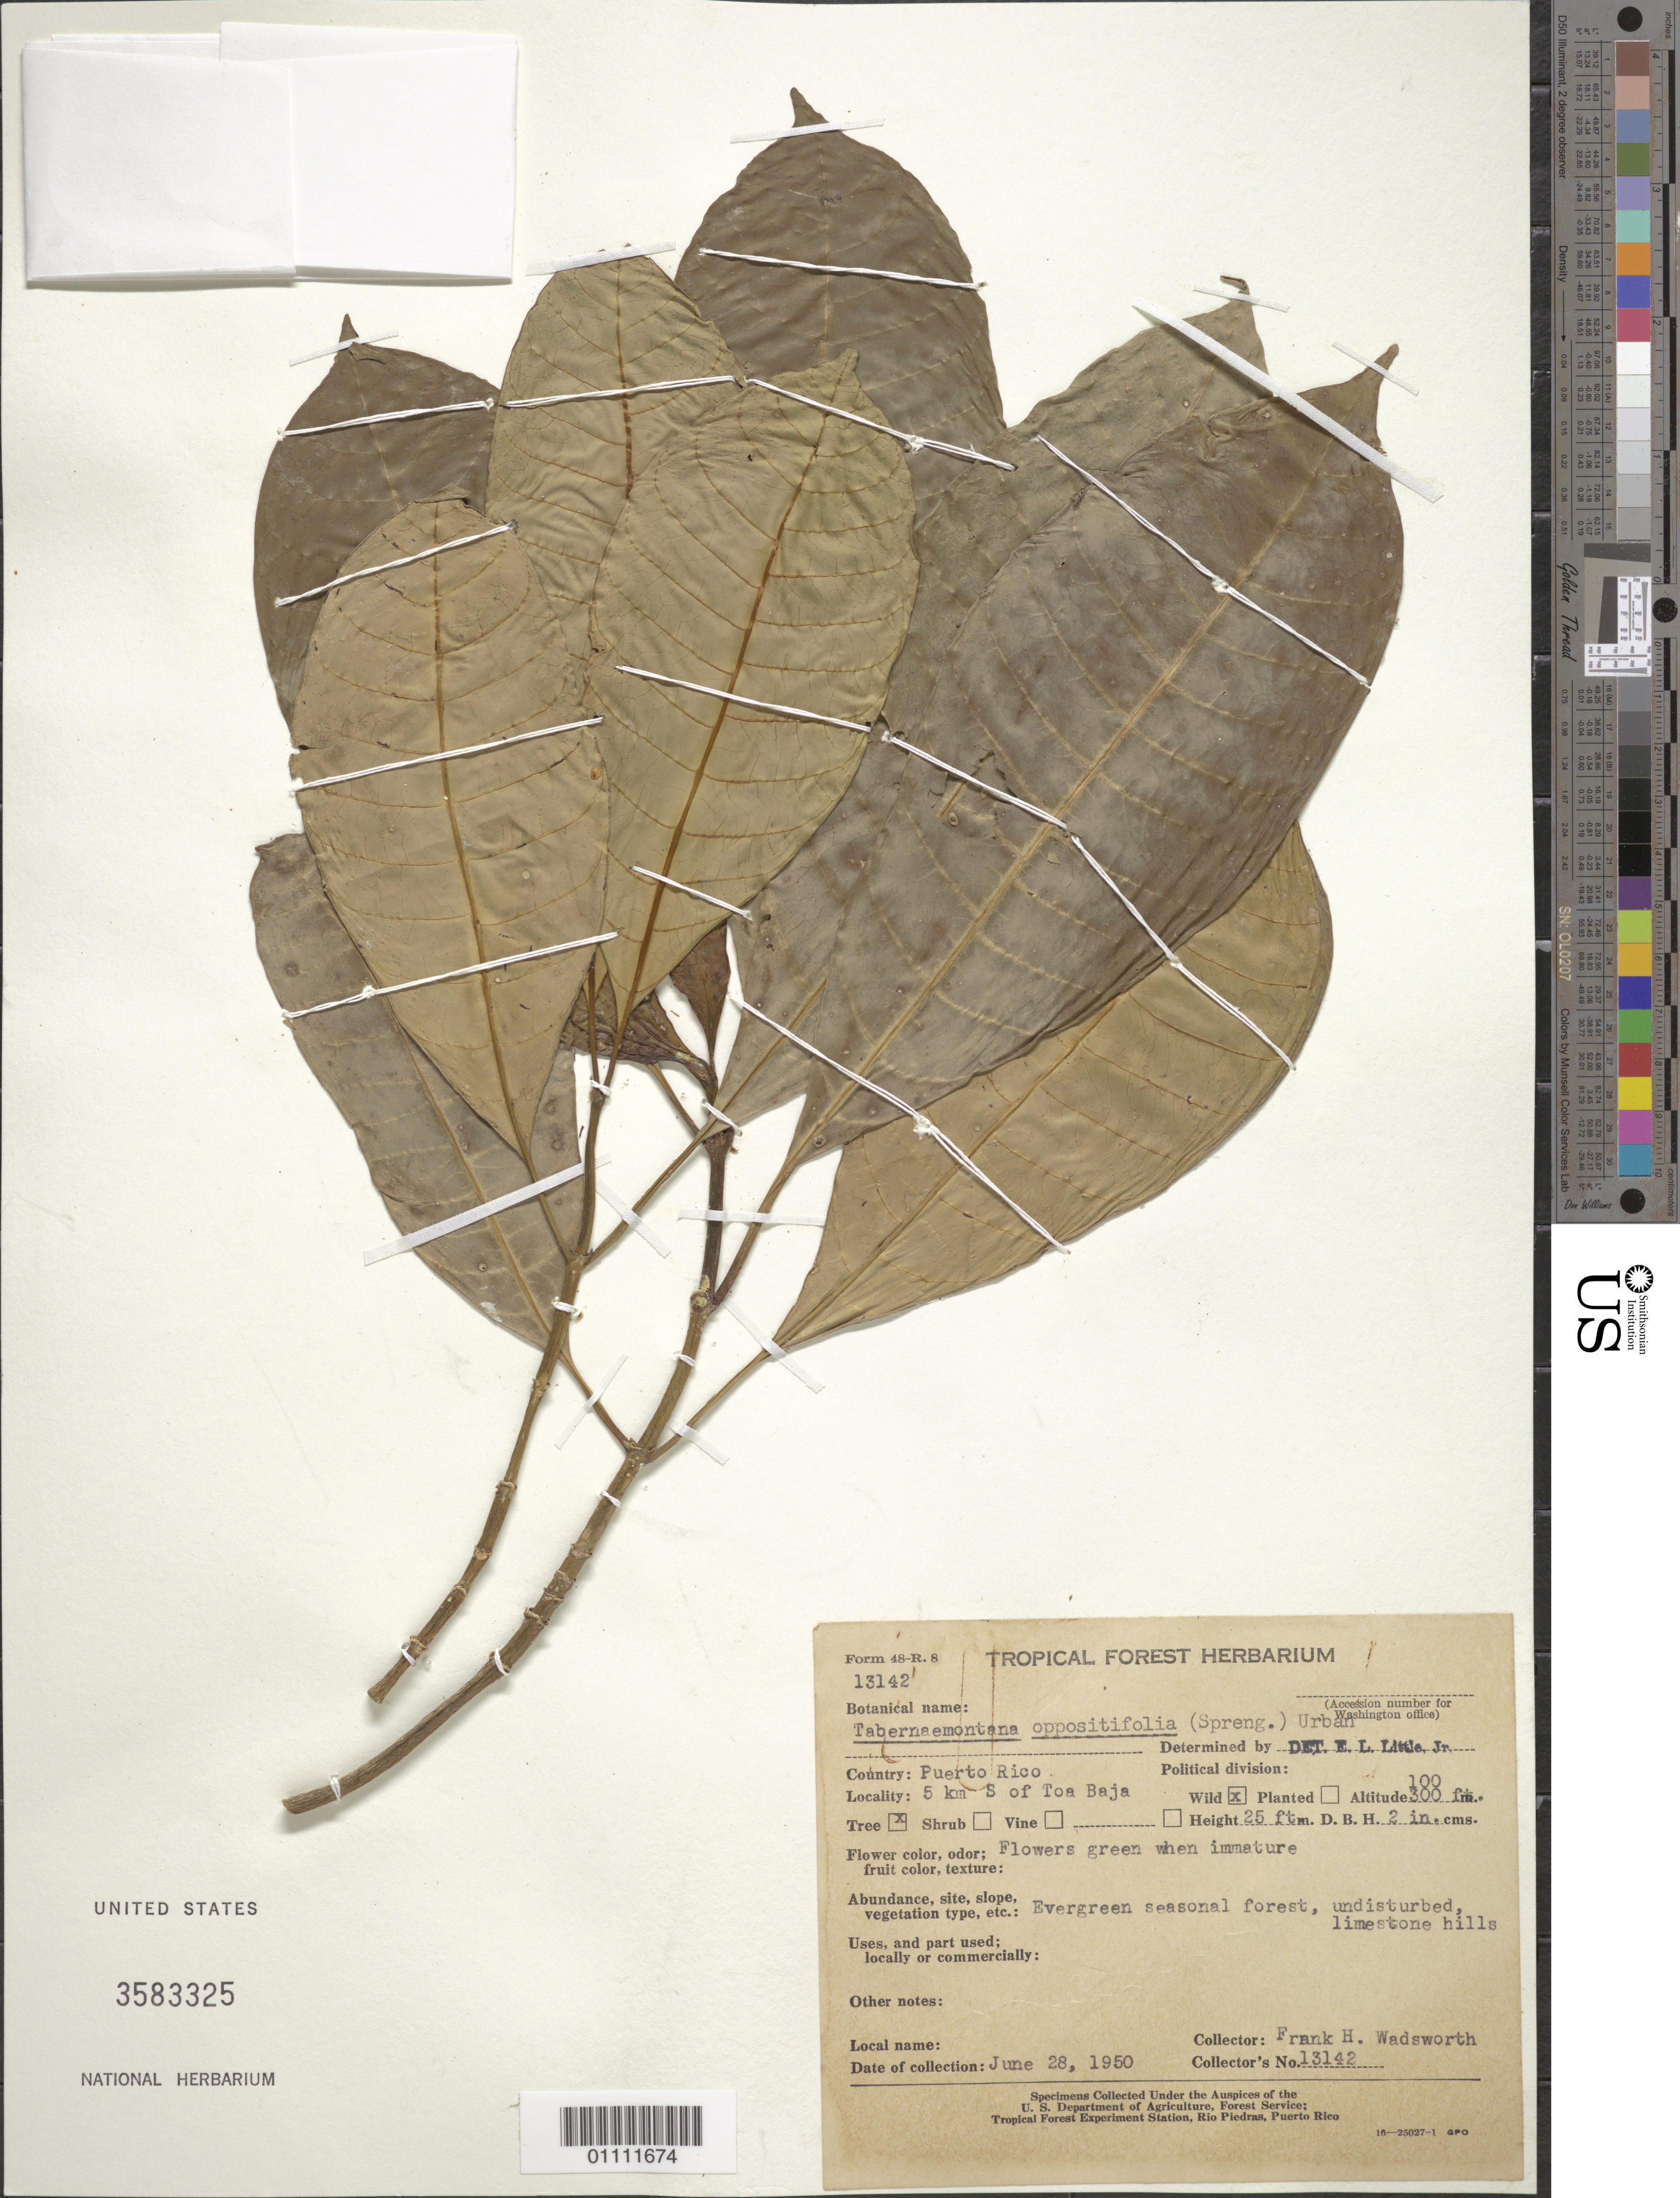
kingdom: Plantae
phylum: Tracheophyta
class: Magnoliopsida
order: Gentianales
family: Apocynaceae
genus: Tabernaemontana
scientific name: Tabernaemontana oppositifolia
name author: (Spreng.) Urb.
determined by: Little, Elbert L., Jr., (FSSR), United States Department of Agriculture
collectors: F. Wadsworth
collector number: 13142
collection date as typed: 28 Jun 1950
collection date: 1950-06-28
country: Puerto Rico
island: Puerto Rico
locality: Toa Baja, 5 km S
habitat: Evergreen seasonal forest, undisturbed, limestone hills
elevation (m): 30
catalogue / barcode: US 3583325